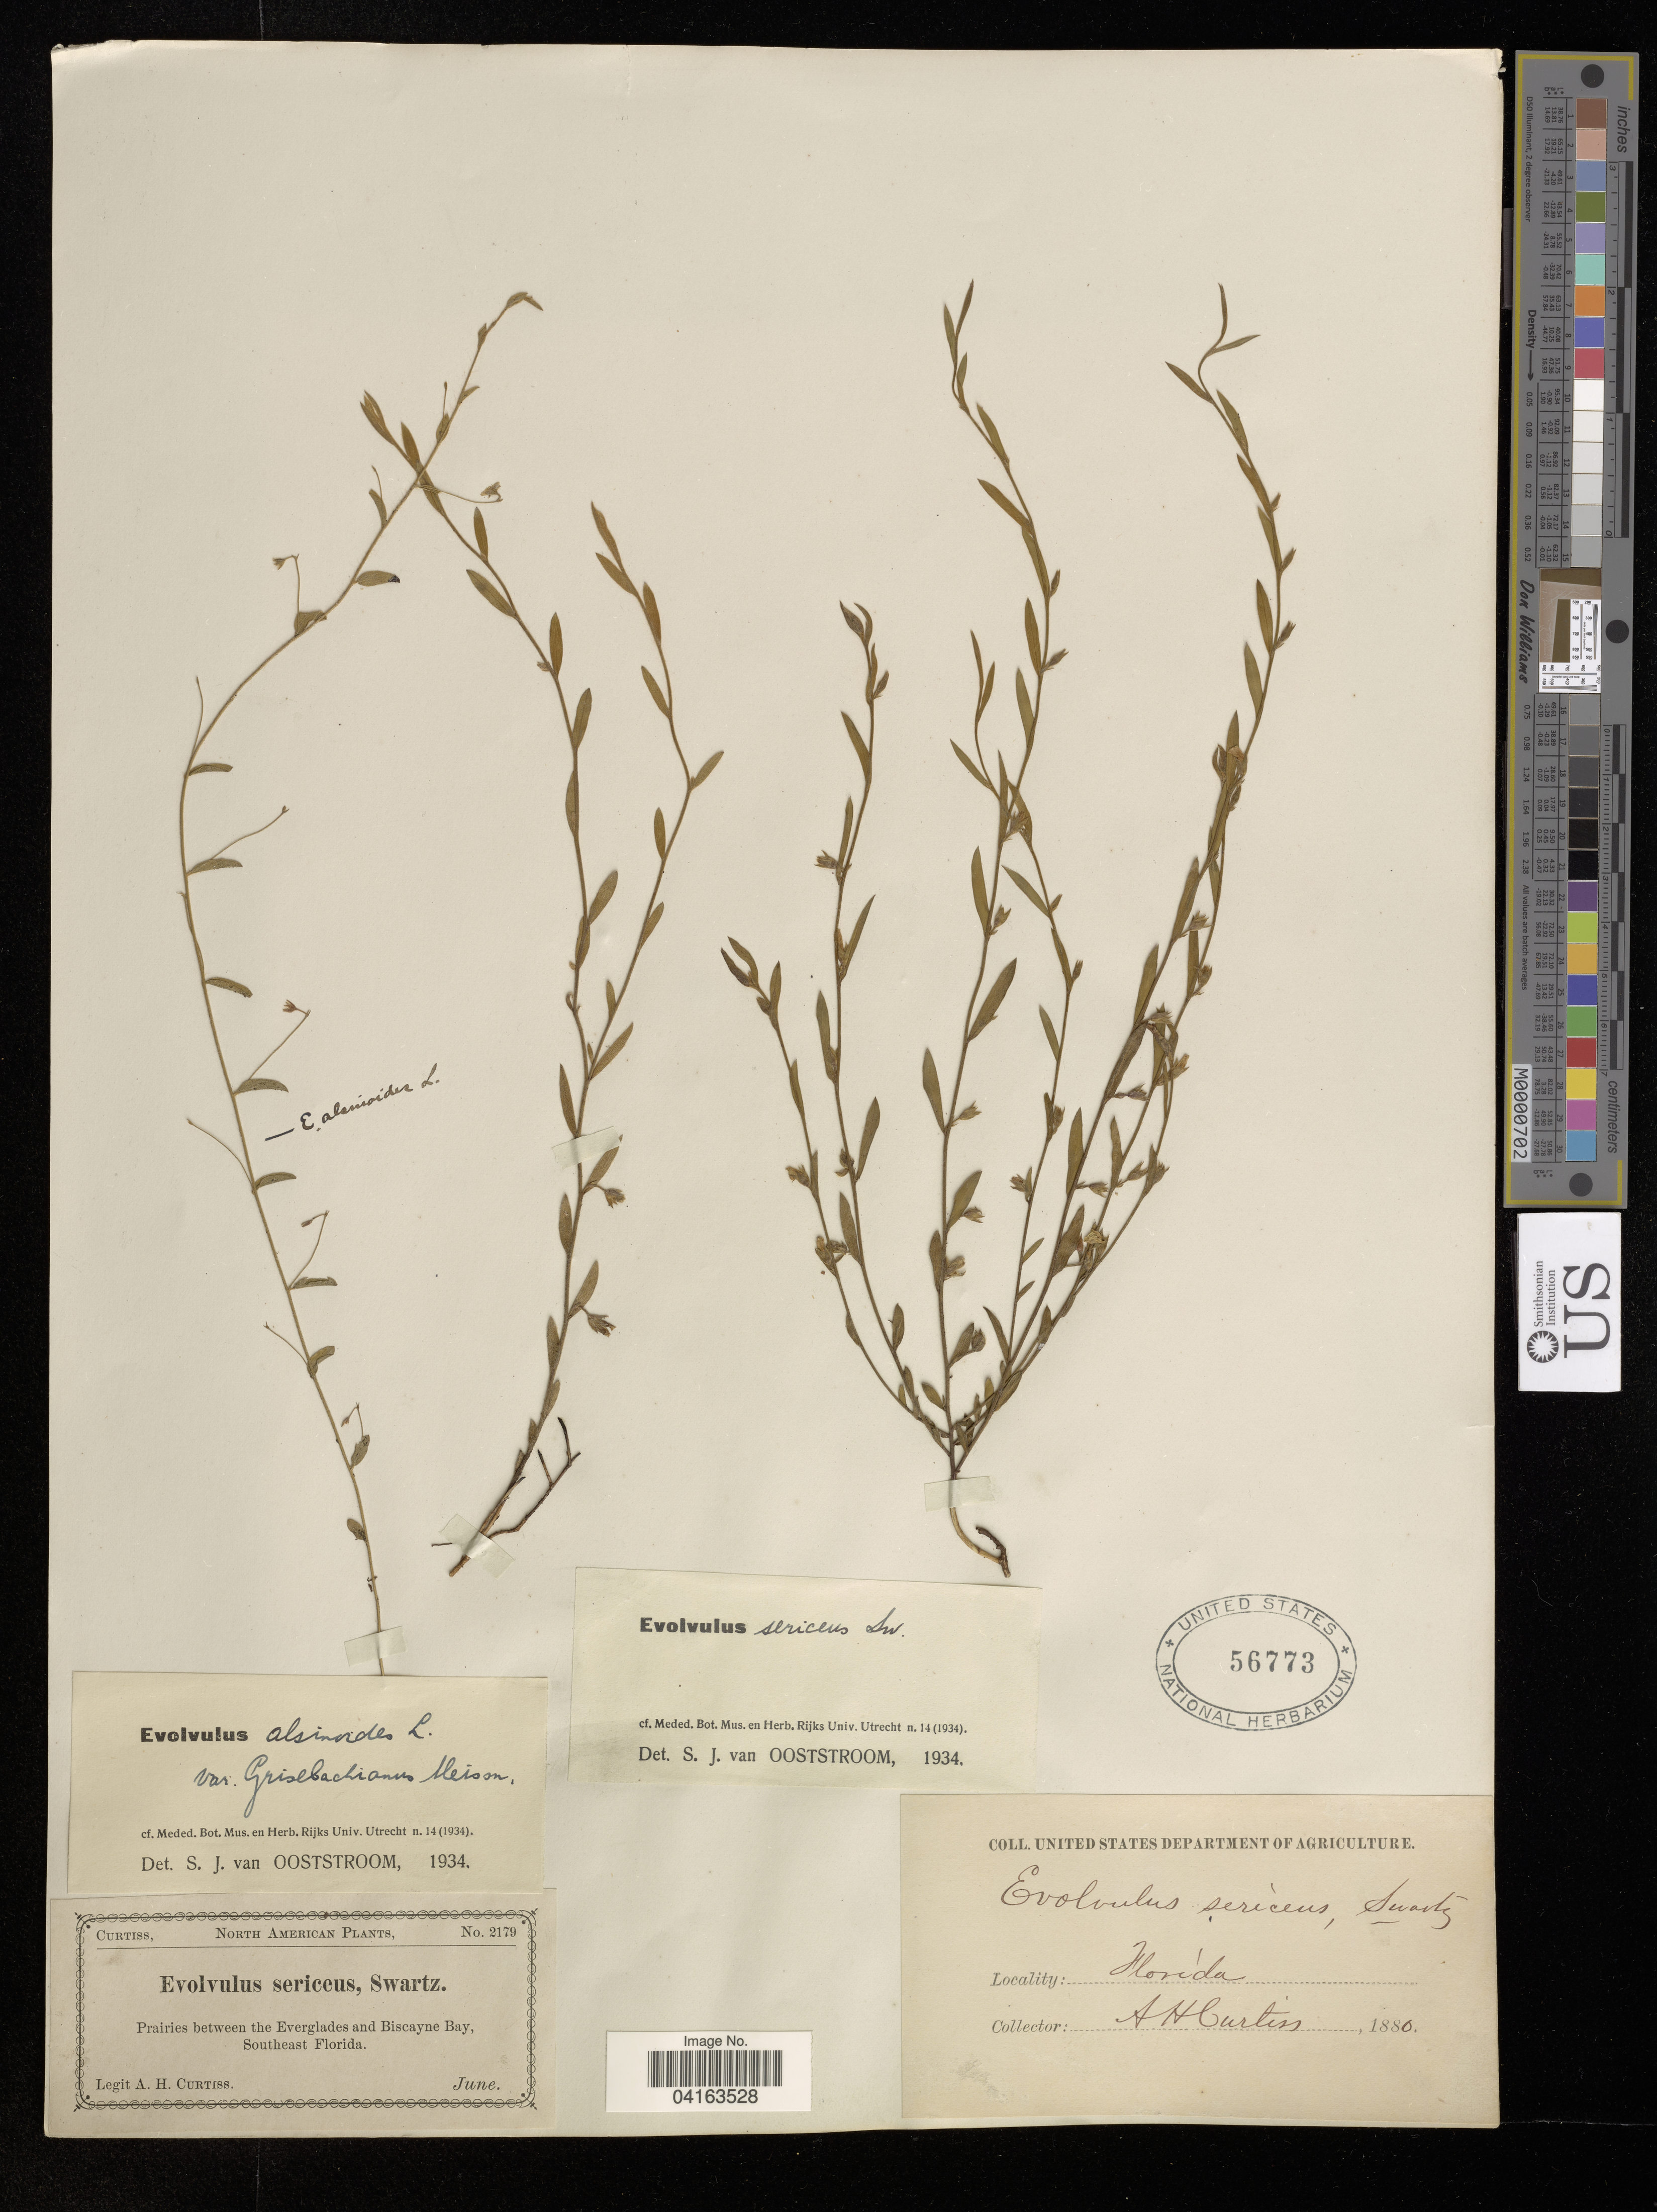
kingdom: Plantae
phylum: Tracheophyta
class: Magnoliopsida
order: Solanales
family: Convolvulaceae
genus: Evolvulus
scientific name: Evolvulus sericeus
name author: Sw.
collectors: A. H. Curtiss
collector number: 2179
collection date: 1880-06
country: United States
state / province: Florida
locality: Prairies between the Everglades and Biscayne Bay, Southeast Florida.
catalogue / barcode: US 56773